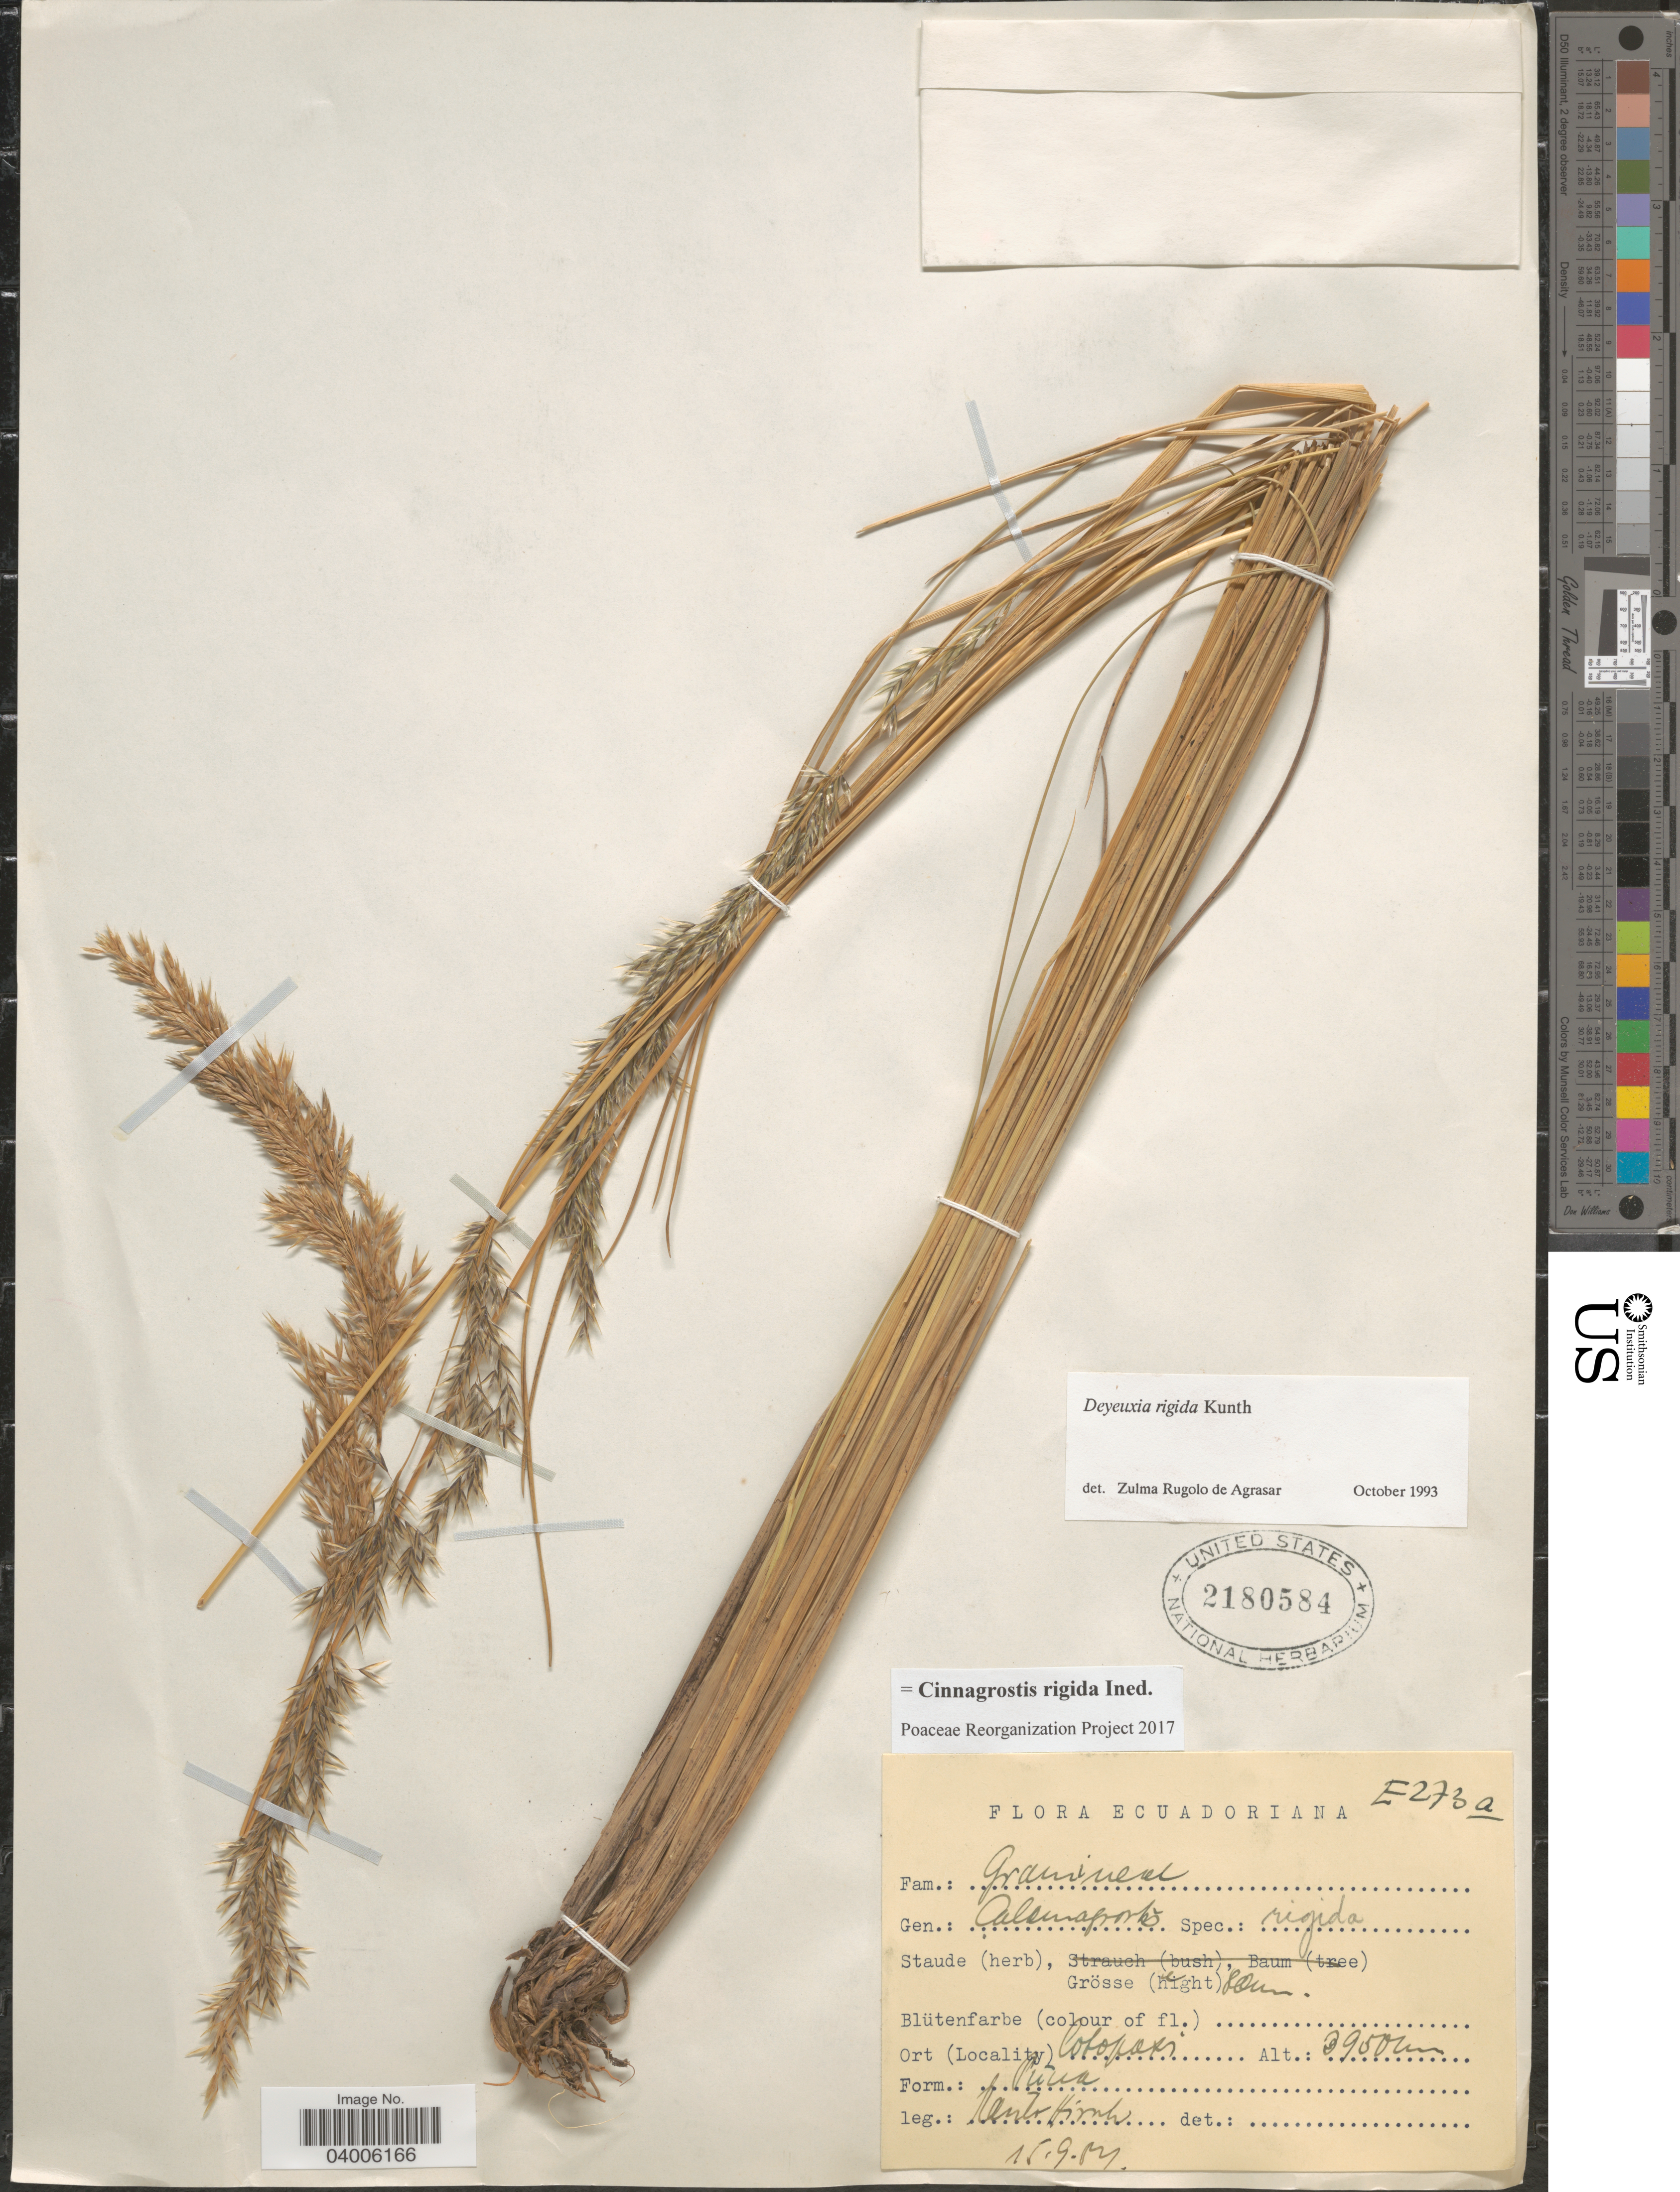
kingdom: Plantae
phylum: Tracheophyta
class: Liliopsida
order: Poales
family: Poaceae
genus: Cinnagrostis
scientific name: Cinnagrostis rigida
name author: (Kunth) P.M. Peterson et al.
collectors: W. Rauh & G. Hirsch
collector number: E273a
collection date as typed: Transcribed d/m/y: 15/9/54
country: Ecuador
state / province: Cotopaxi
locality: Puña.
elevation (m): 3950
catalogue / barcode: US 2180584